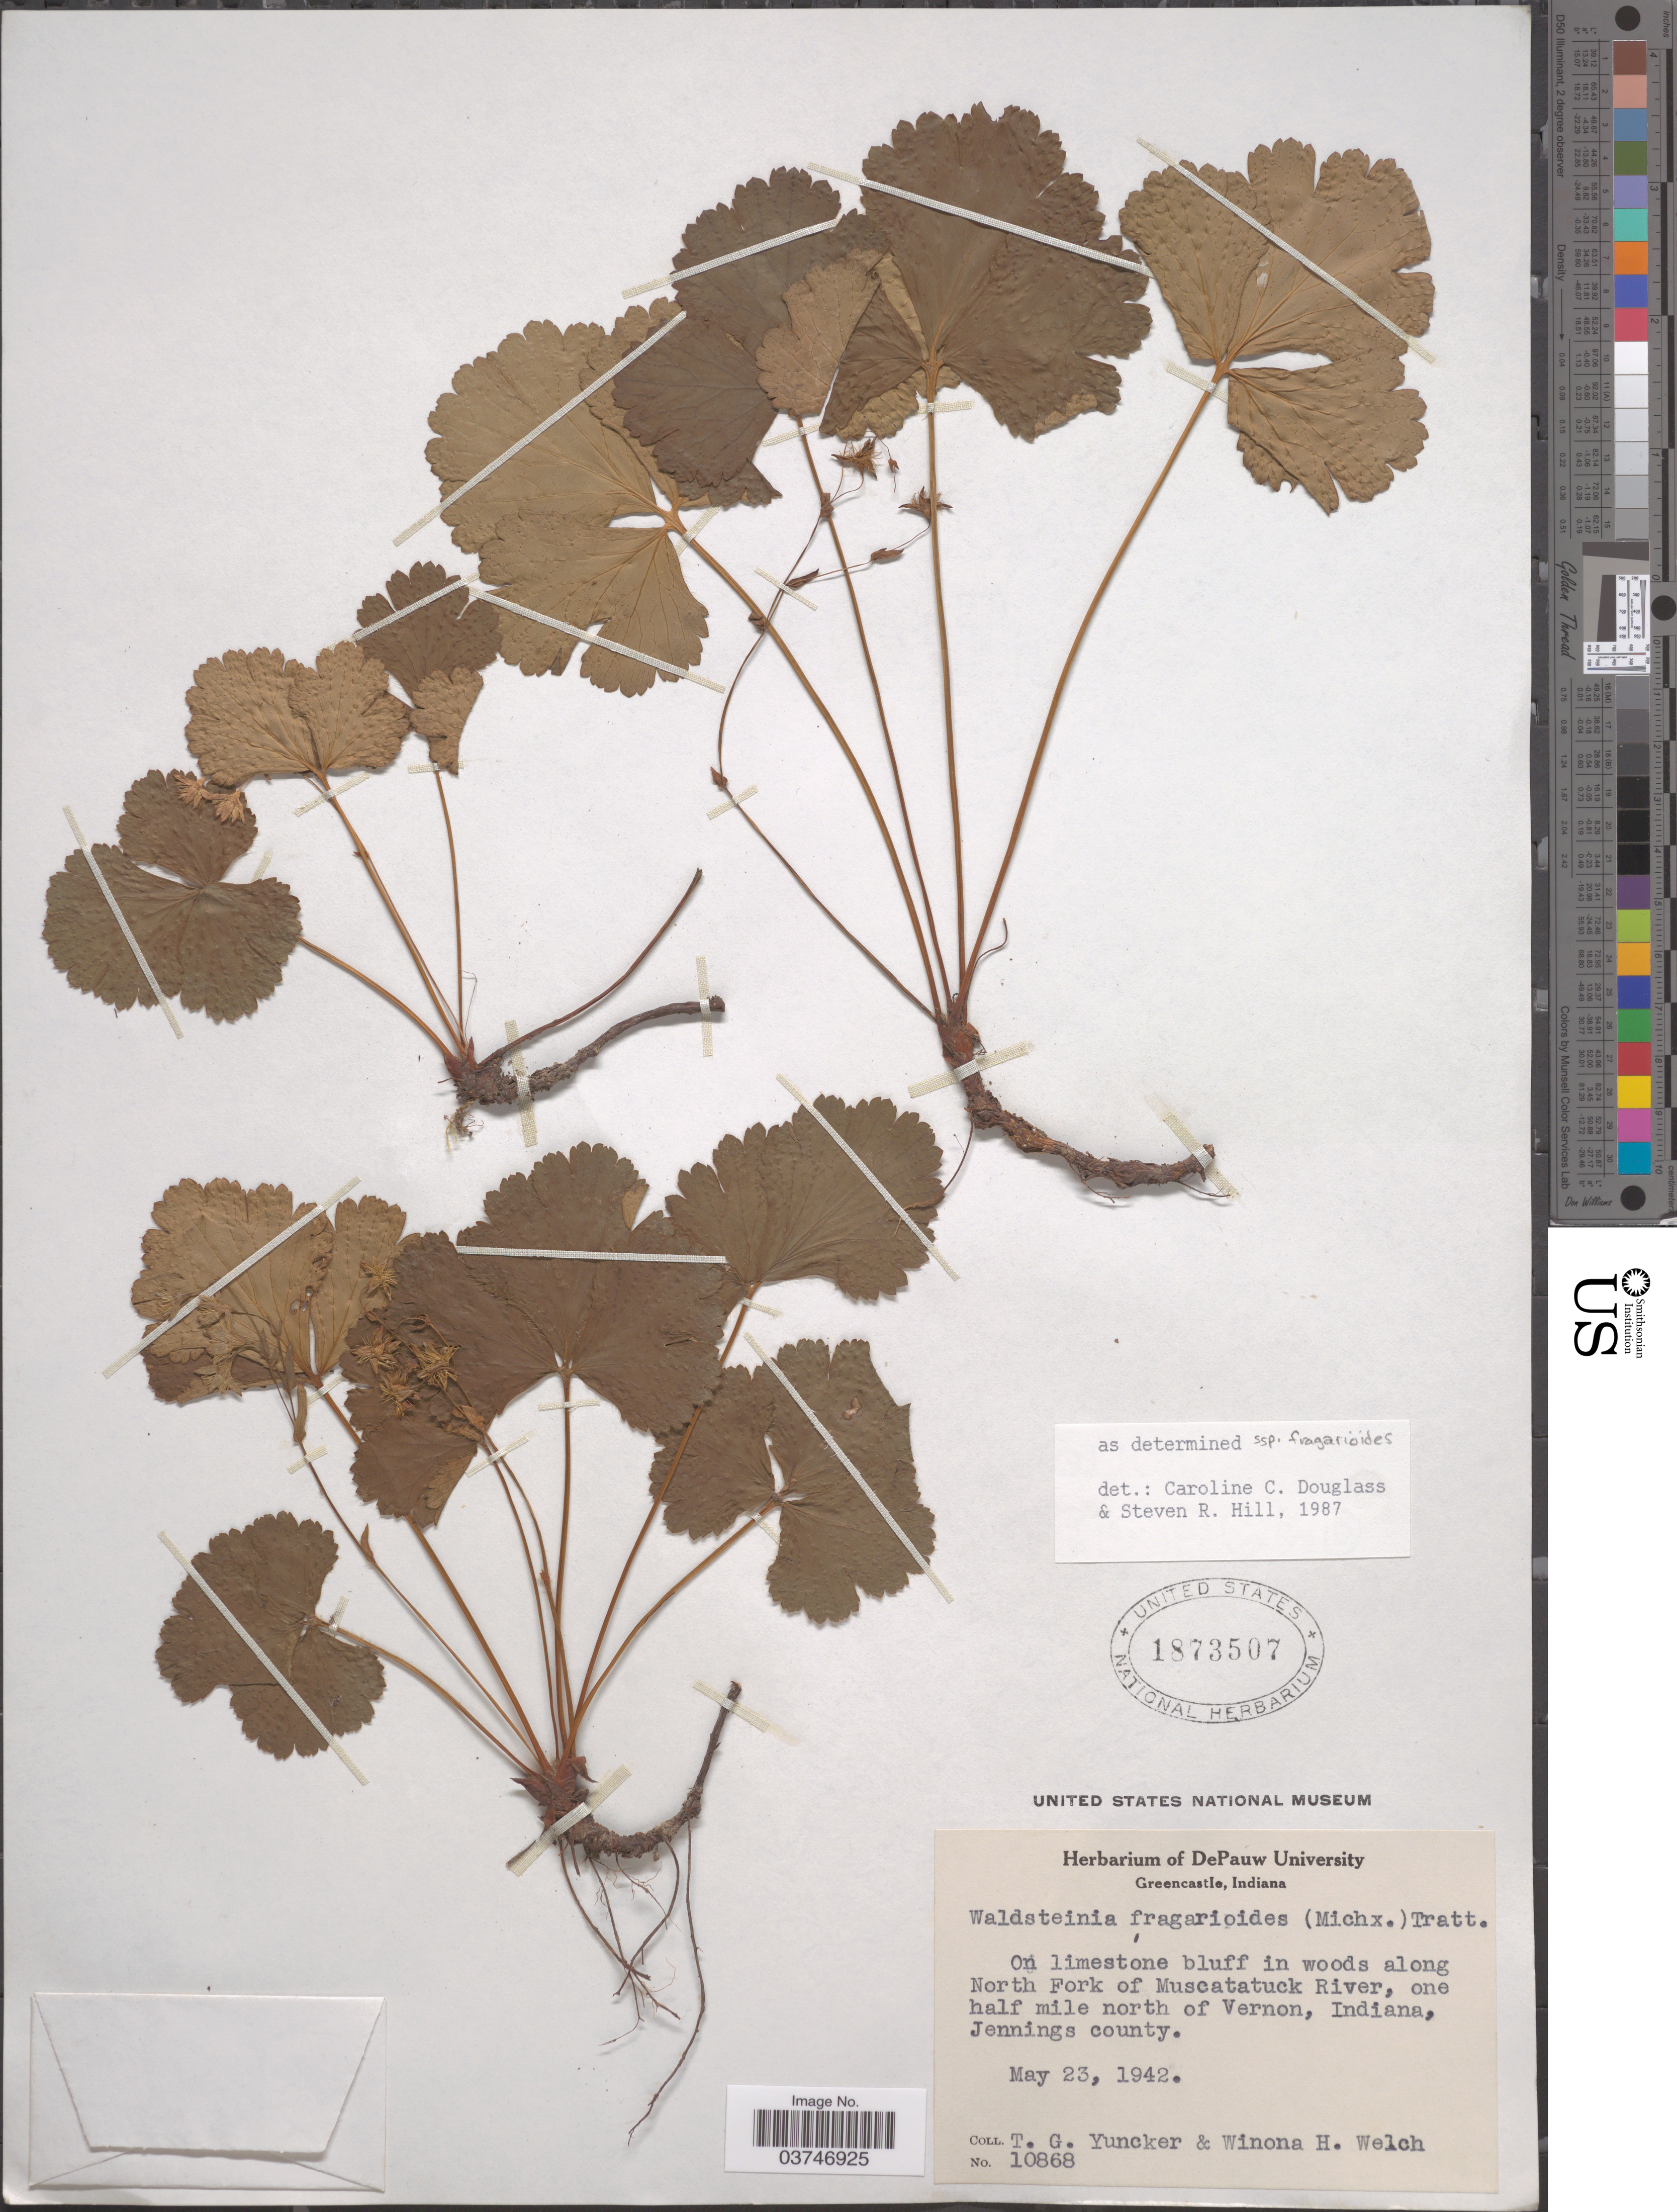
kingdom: Plantae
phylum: Tracheophyta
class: Magnoliopsida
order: Rosales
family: Rosaceae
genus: Waldsteinia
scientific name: Waldsteinia fragarioides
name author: (Michx.) Tratt.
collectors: T. G. Yuncker & W. H. Welch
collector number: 10868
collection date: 1942-05-23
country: United States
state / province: Indiana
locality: On limestone bluff in woods along North Fork of Muscatatuck River, one half mile north of Vernon, Jennings county.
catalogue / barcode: US 1873507